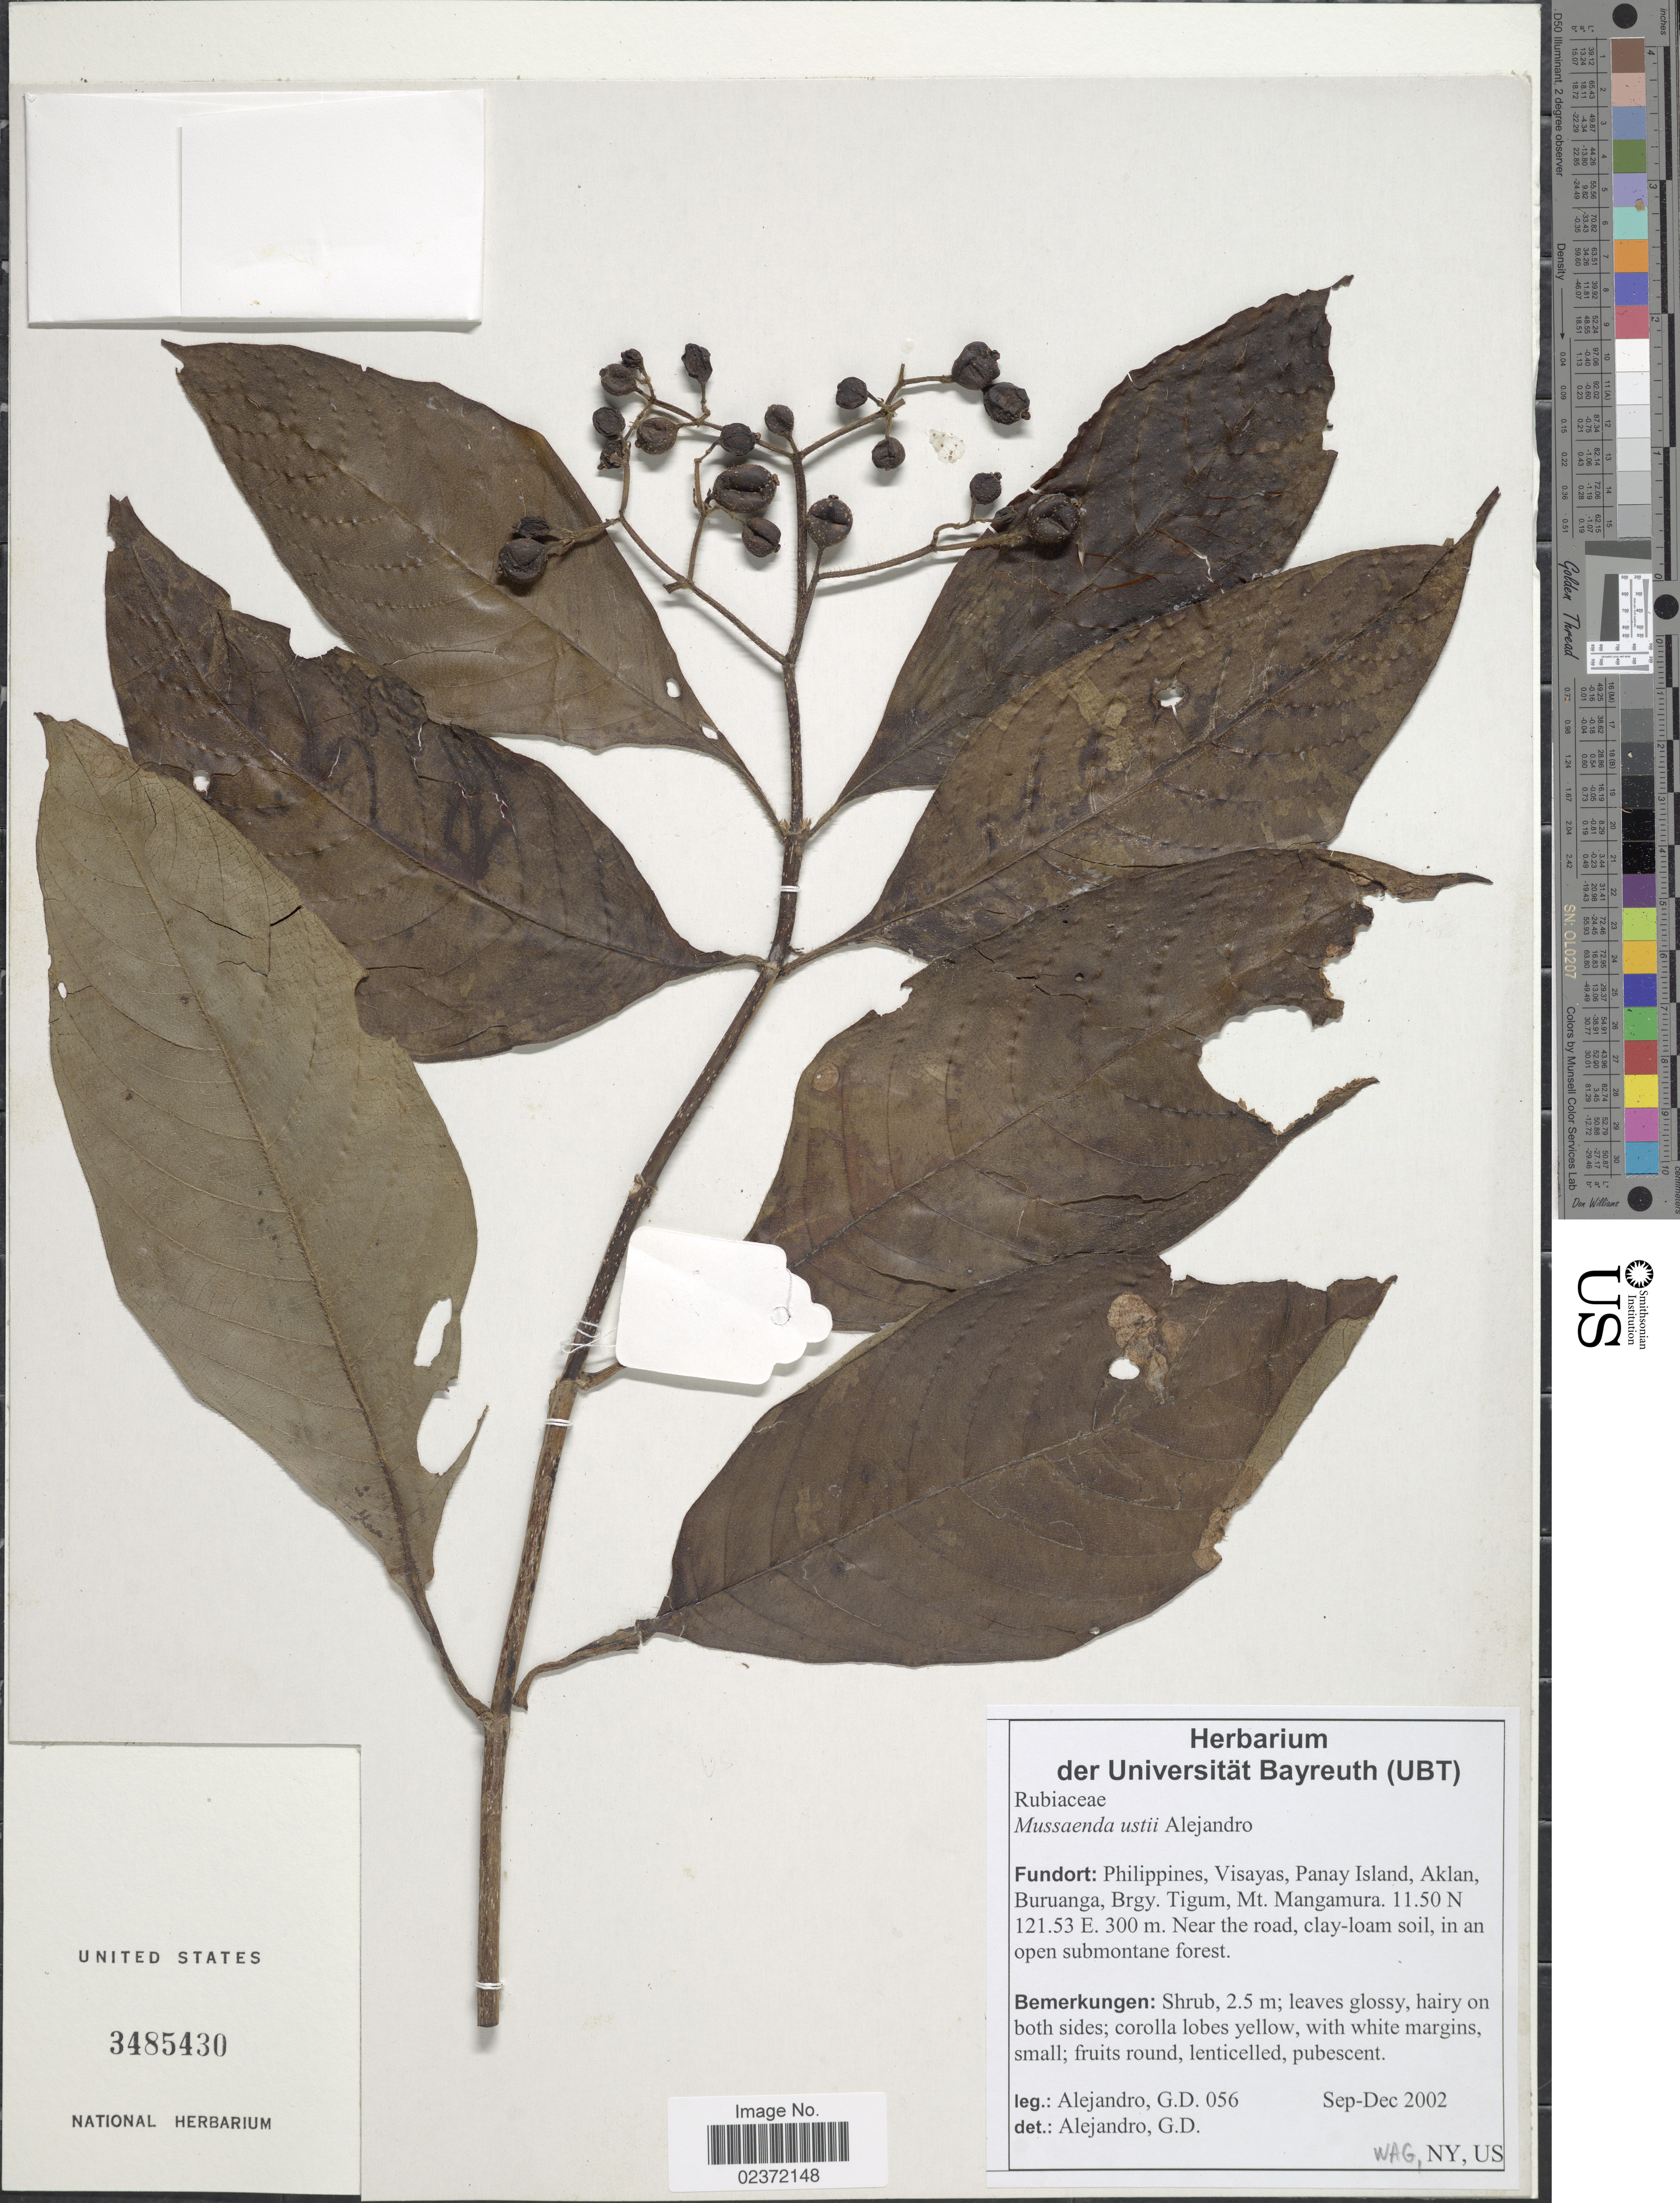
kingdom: Plantae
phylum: Tracheophyta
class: Magnoliopsida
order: Gentianales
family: Rubiaceae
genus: Mussaenda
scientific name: Mussaenda ustii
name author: Alejandro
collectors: G. J. D. Alejandro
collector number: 056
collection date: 2002-09/2002-12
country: Philippines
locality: Visayas, Panay Island, Aklan, Buruanga, Brgy., Tigum, Mt. Mangamura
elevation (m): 300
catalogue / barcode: US 3485430